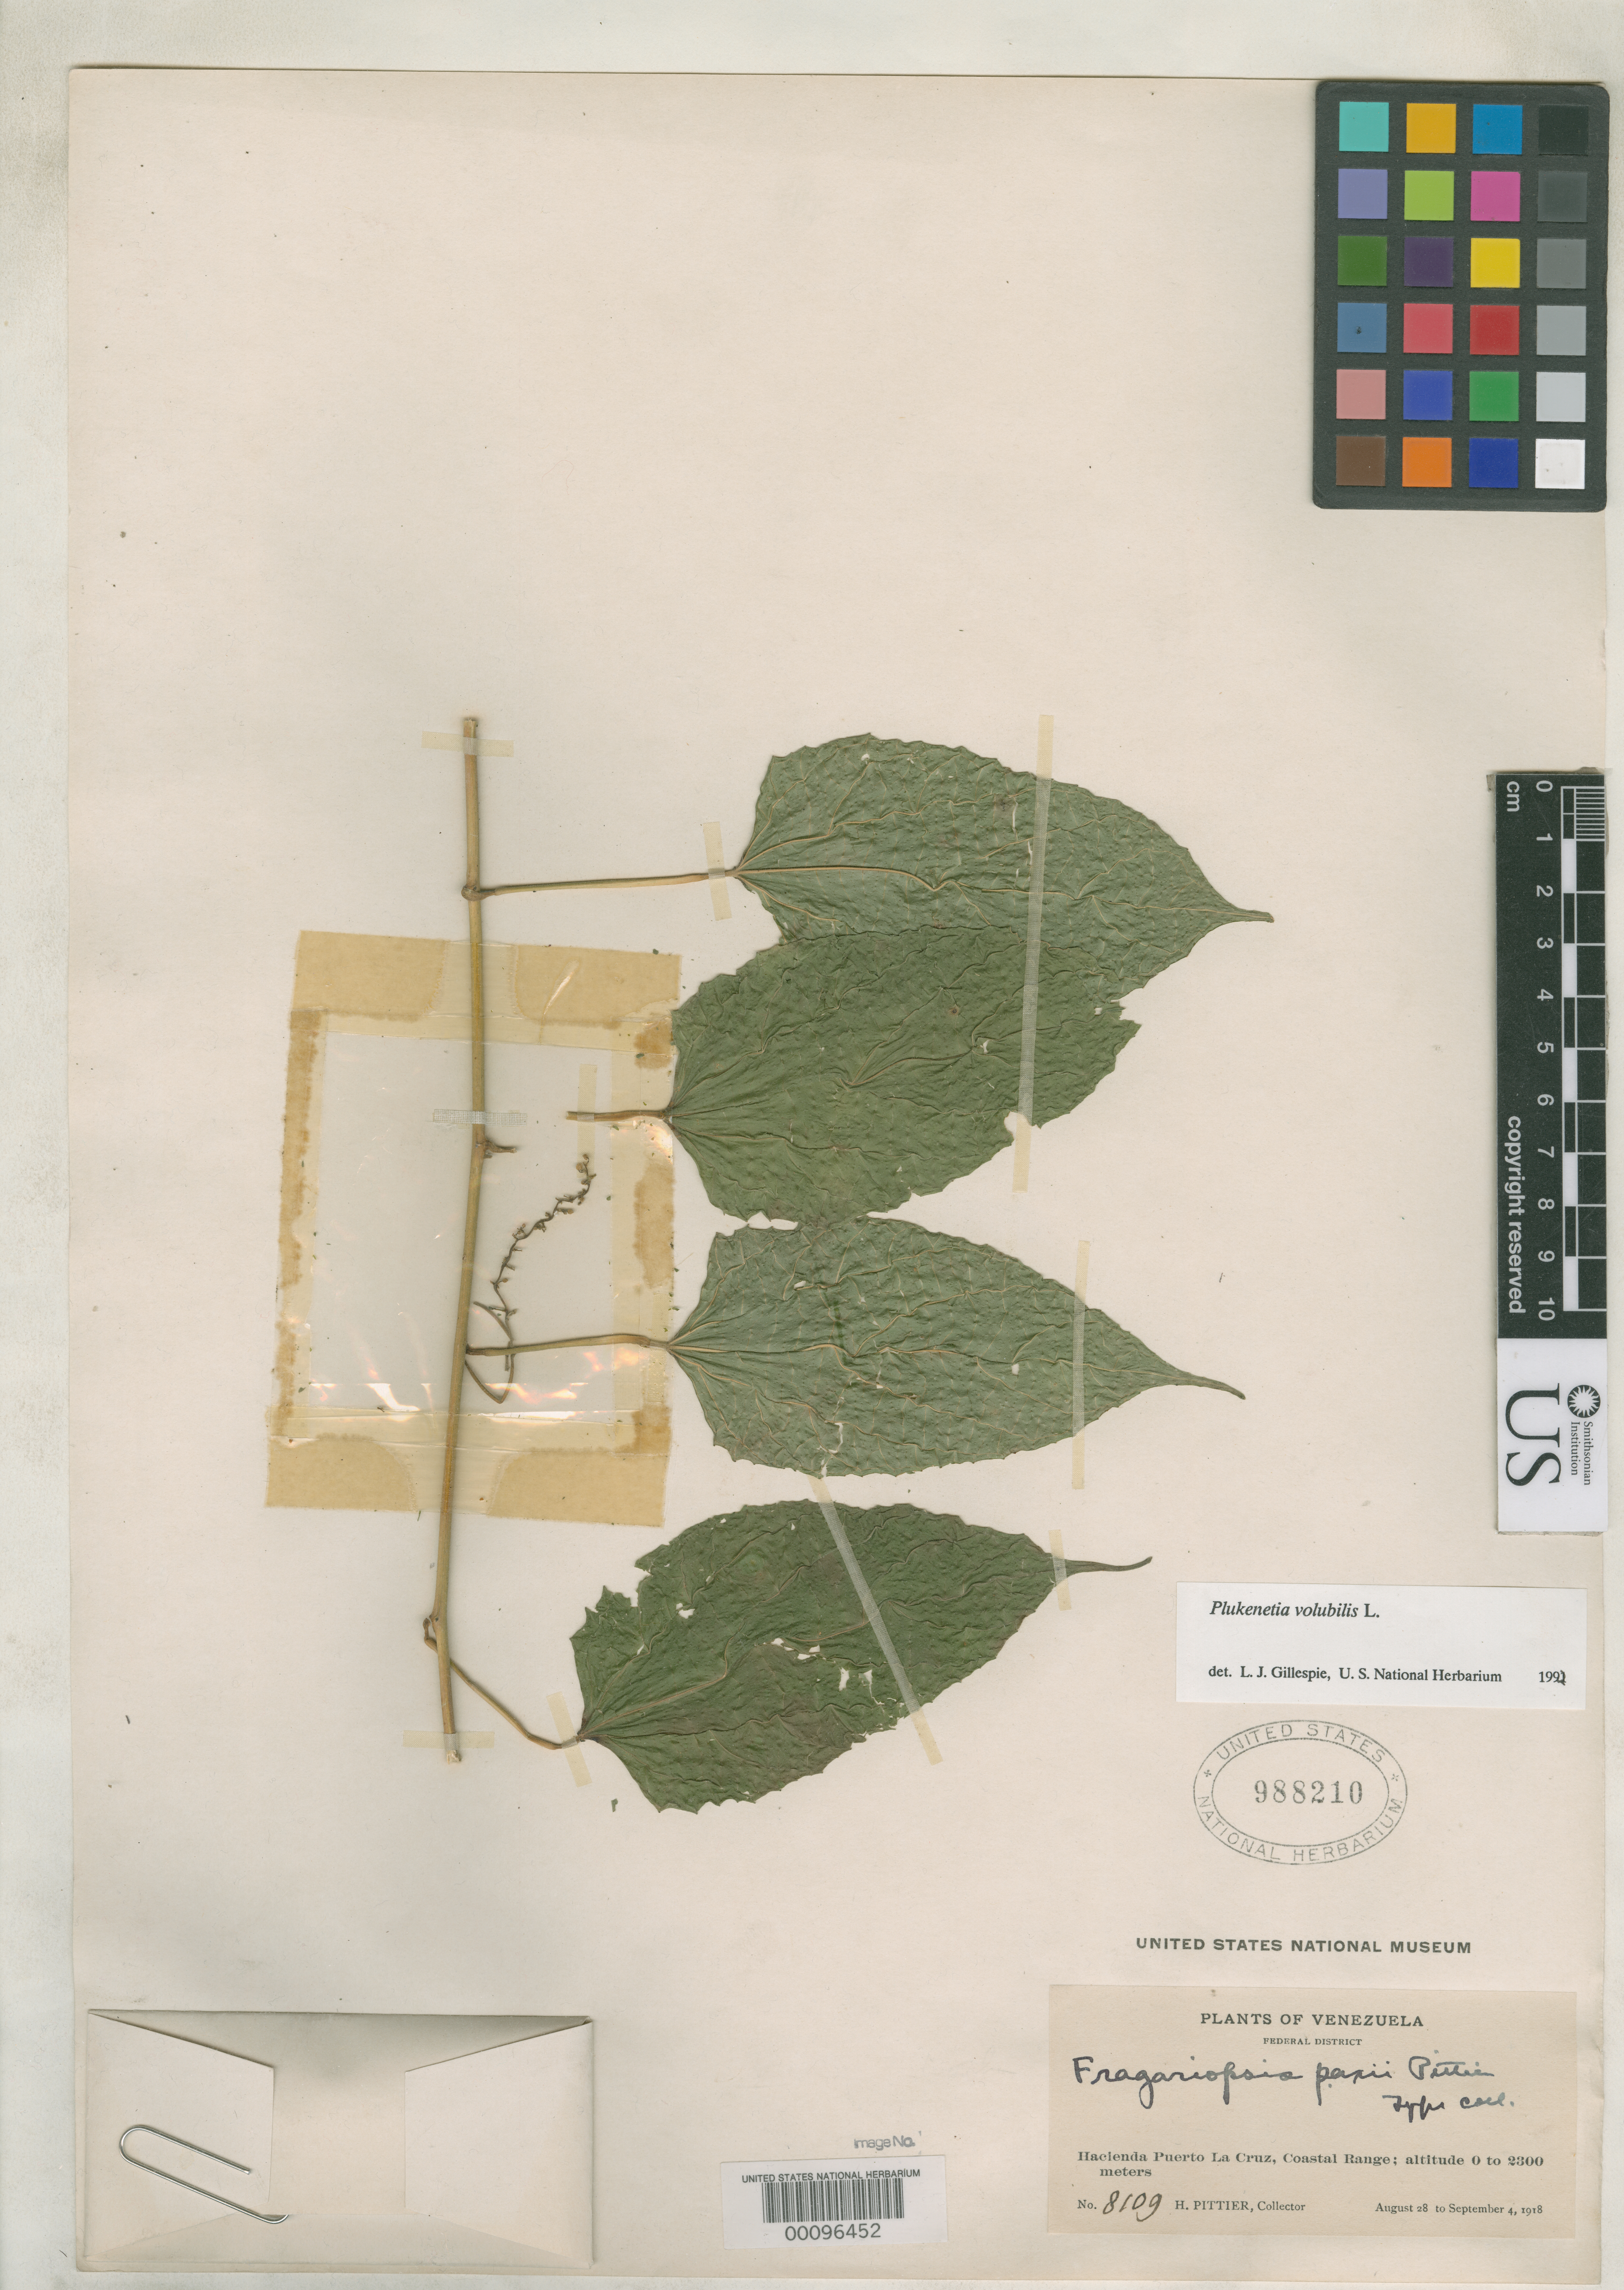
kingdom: Plantae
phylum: Tracheophyta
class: Magnoliopsida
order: Malpighiales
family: Euphorbiaceae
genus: Fragariopsis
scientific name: Fragariopsis paxii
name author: Pittier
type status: Type Collection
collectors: H. F. Pittier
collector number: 8109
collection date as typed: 28 Aug 1918 to 04 Sep 1918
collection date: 1918-08-28/1918-09-04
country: Venezuela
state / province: Distrito Federal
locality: Haciendapuerto la Cruz, coastal range.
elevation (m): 0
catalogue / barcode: US 988210